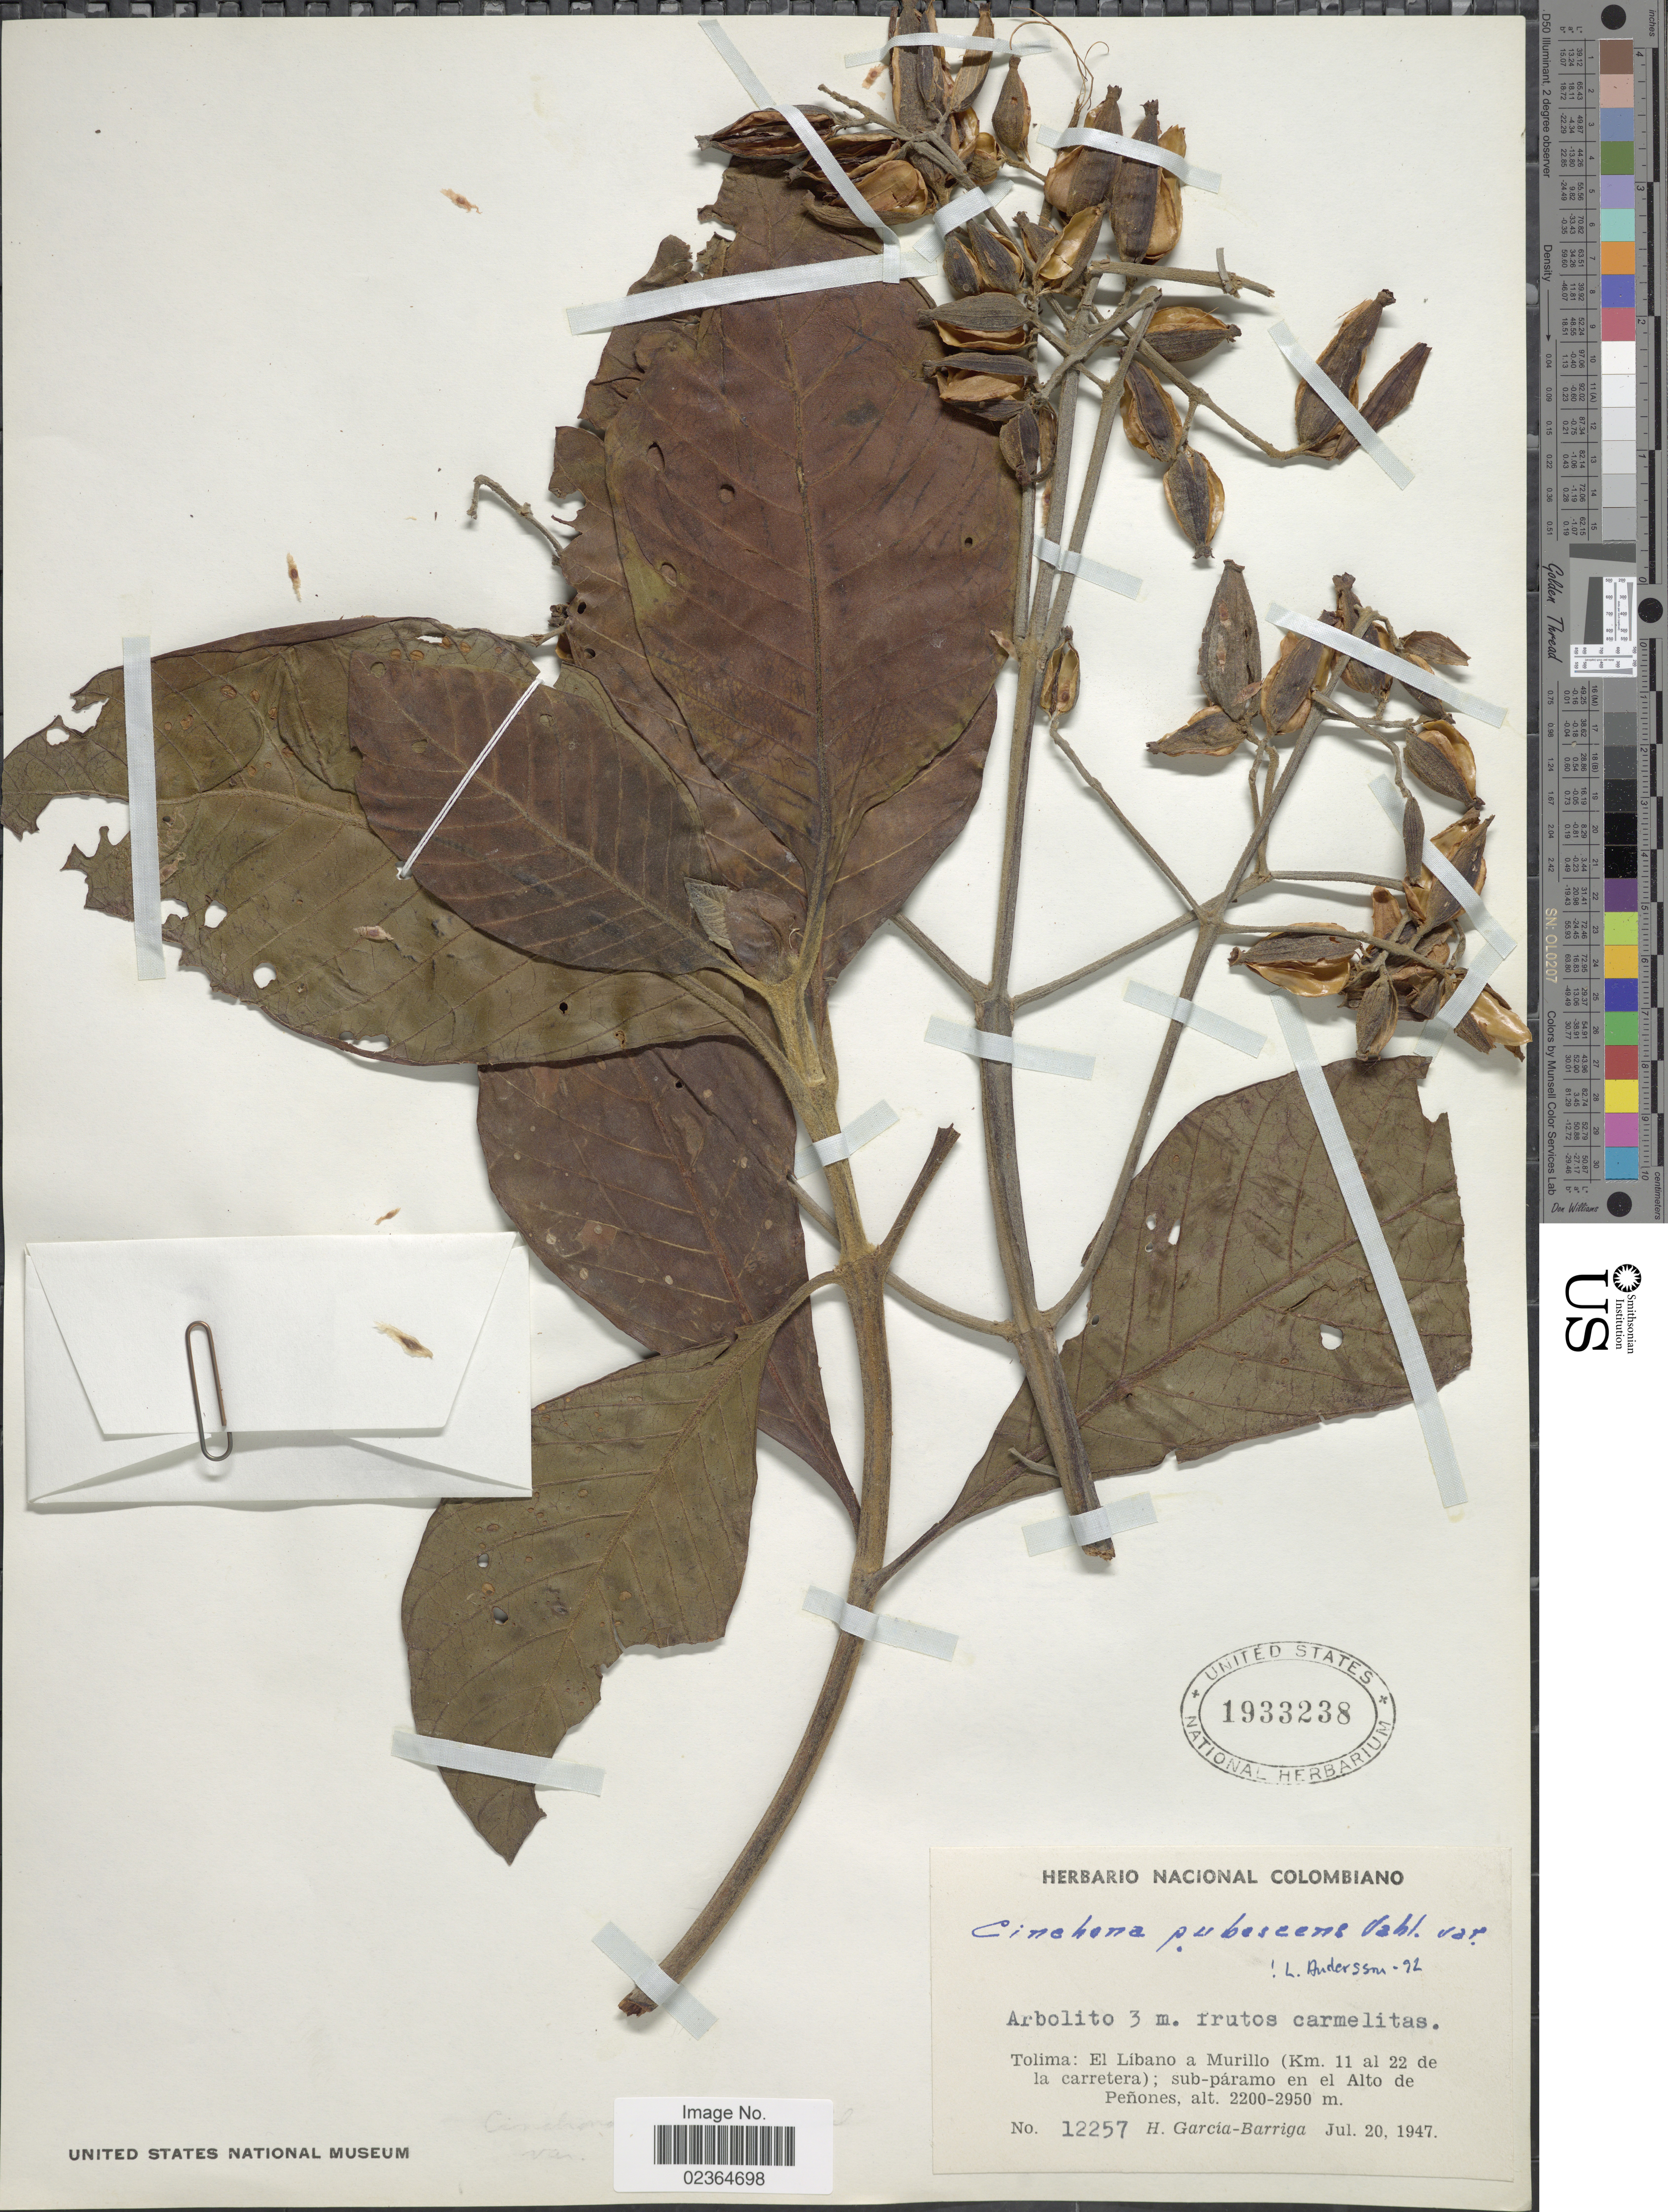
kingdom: Plantae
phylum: Tracheophyta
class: Magnoliopsida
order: Gentianales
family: Rubiaceae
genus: Cinchona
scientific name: Cinchona pubescens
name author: Vahl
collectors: H. García Barriga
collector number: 12257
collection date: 1947-07-20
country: Colombia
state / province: Tolima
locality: El Líbano a Murillo (Km. 11 al 22 de la carretera); sub-páramo en el Alto de Peñones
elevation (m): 2200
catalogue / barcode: US 1933238